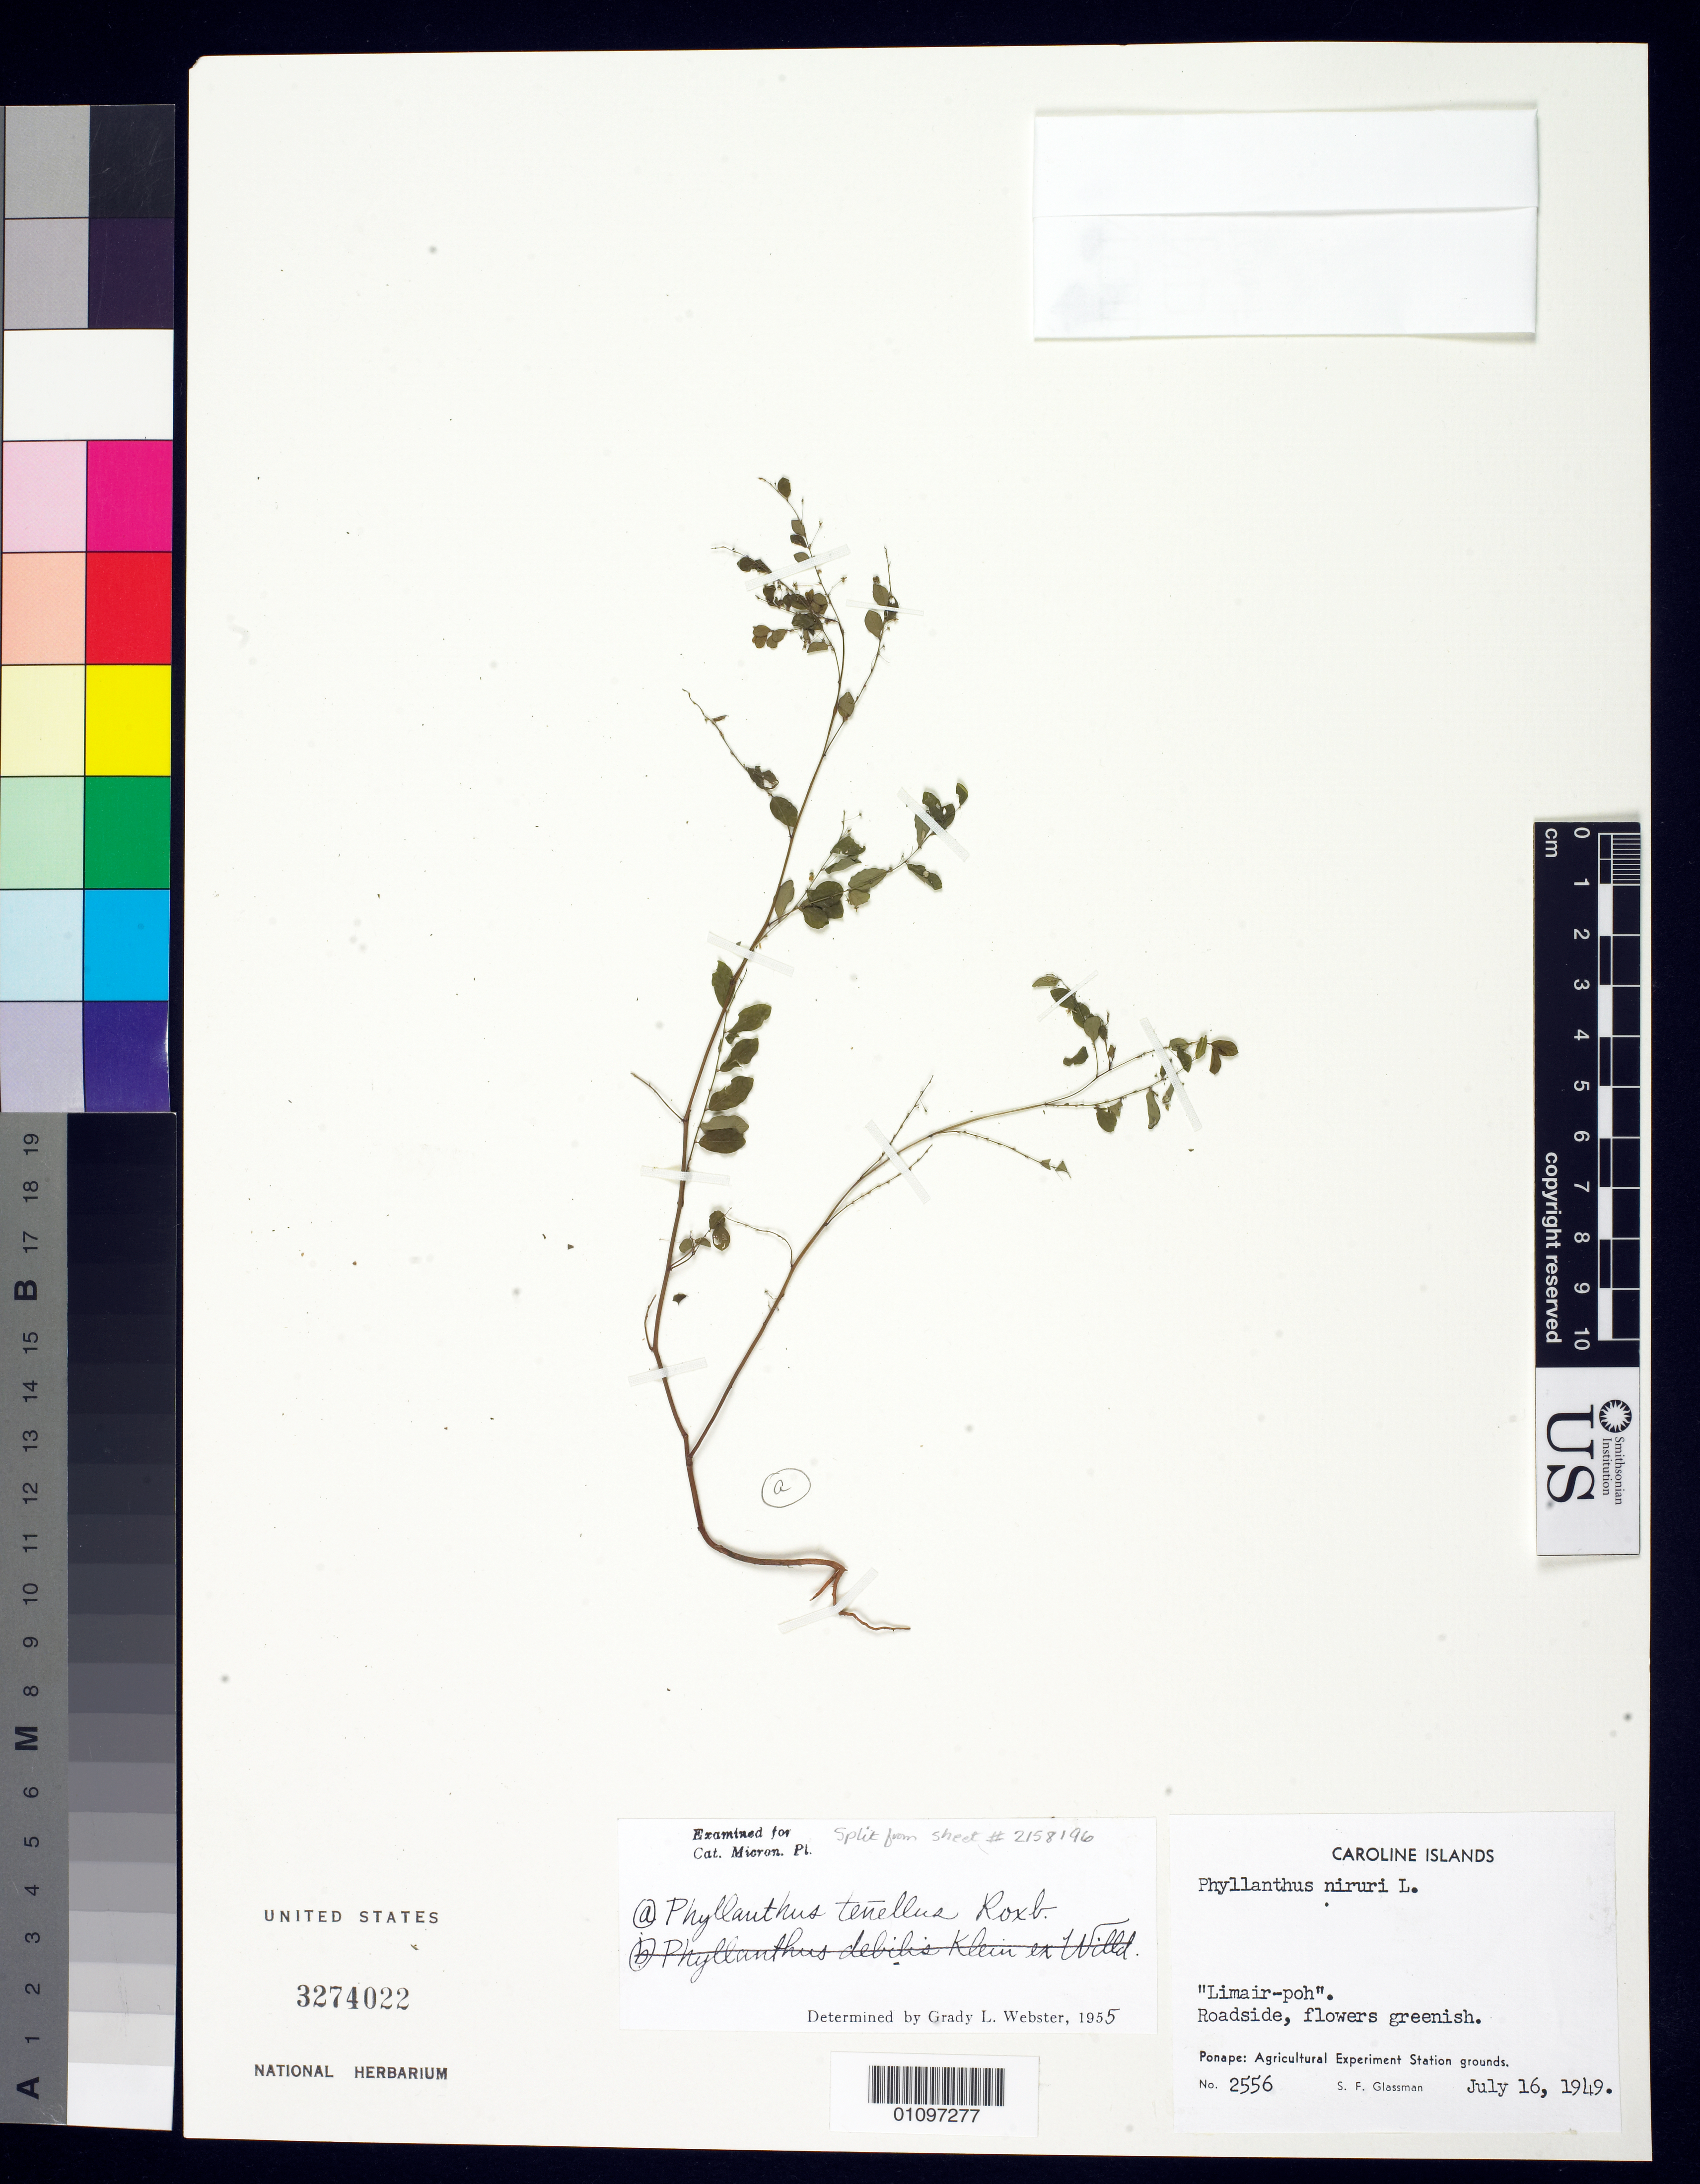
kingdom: Plantae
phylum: Tracheophyta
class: Magnoliopsida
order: Malpighiales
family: Phyllanthaceae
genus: Phyllanthus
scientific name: Phyllanthus tenellus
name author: Roxb.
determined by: Webster, Grady L.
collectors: S. F. Glassman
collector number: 2556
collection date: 1949-07-16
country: Micronesia, Federated States of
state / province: Pohnpei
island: Pohnpei [Ponape]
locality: Agricultural Experiment Station grounds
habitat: Roadside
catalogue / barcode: US 3274022